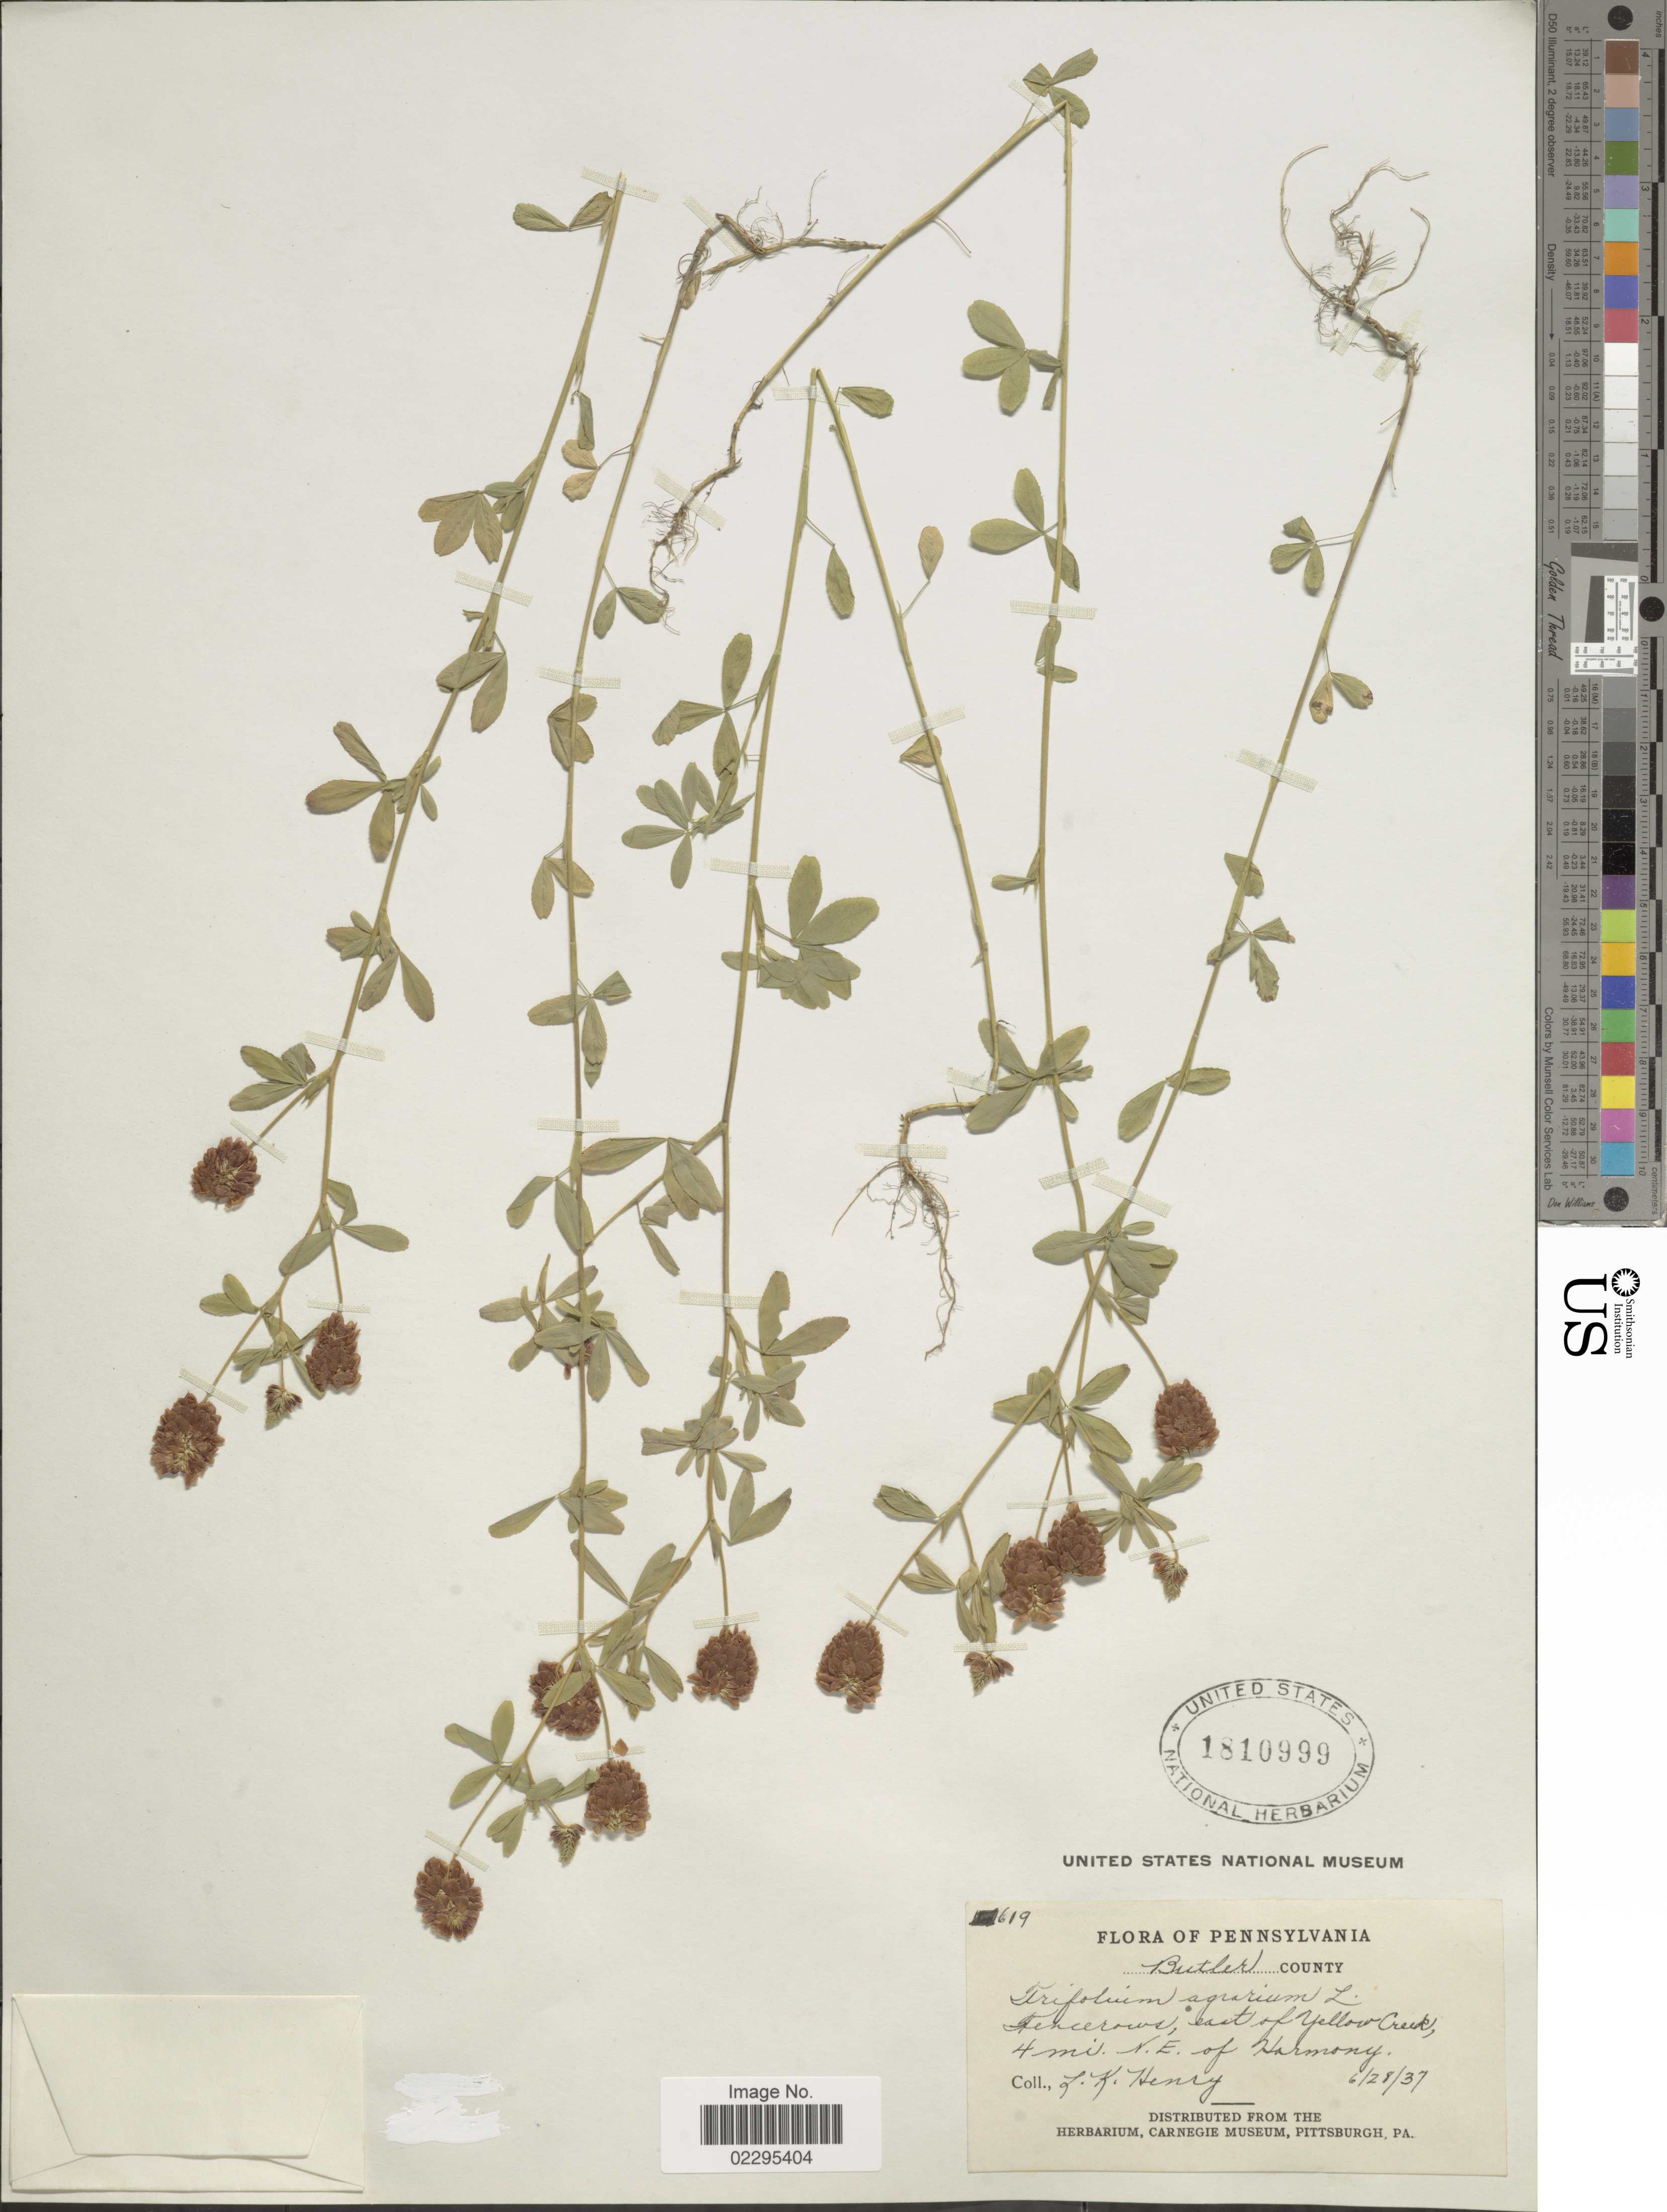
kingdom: Plantae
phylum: Tracheophyta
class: Magnoliopsida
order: Fabales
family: Fabaceae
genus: Trifolium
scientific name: Trifolium agrarium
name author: L.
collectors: L. K. Henry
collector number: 619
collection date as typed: Transcribed d/m/y: 28/6/37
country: United States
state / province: Pennsylvania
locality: Pennsylvania. Butler County. Fencerows, east of Yellow Creek, 4 mi. N.E. of Harmony.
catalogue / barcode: US 1810999